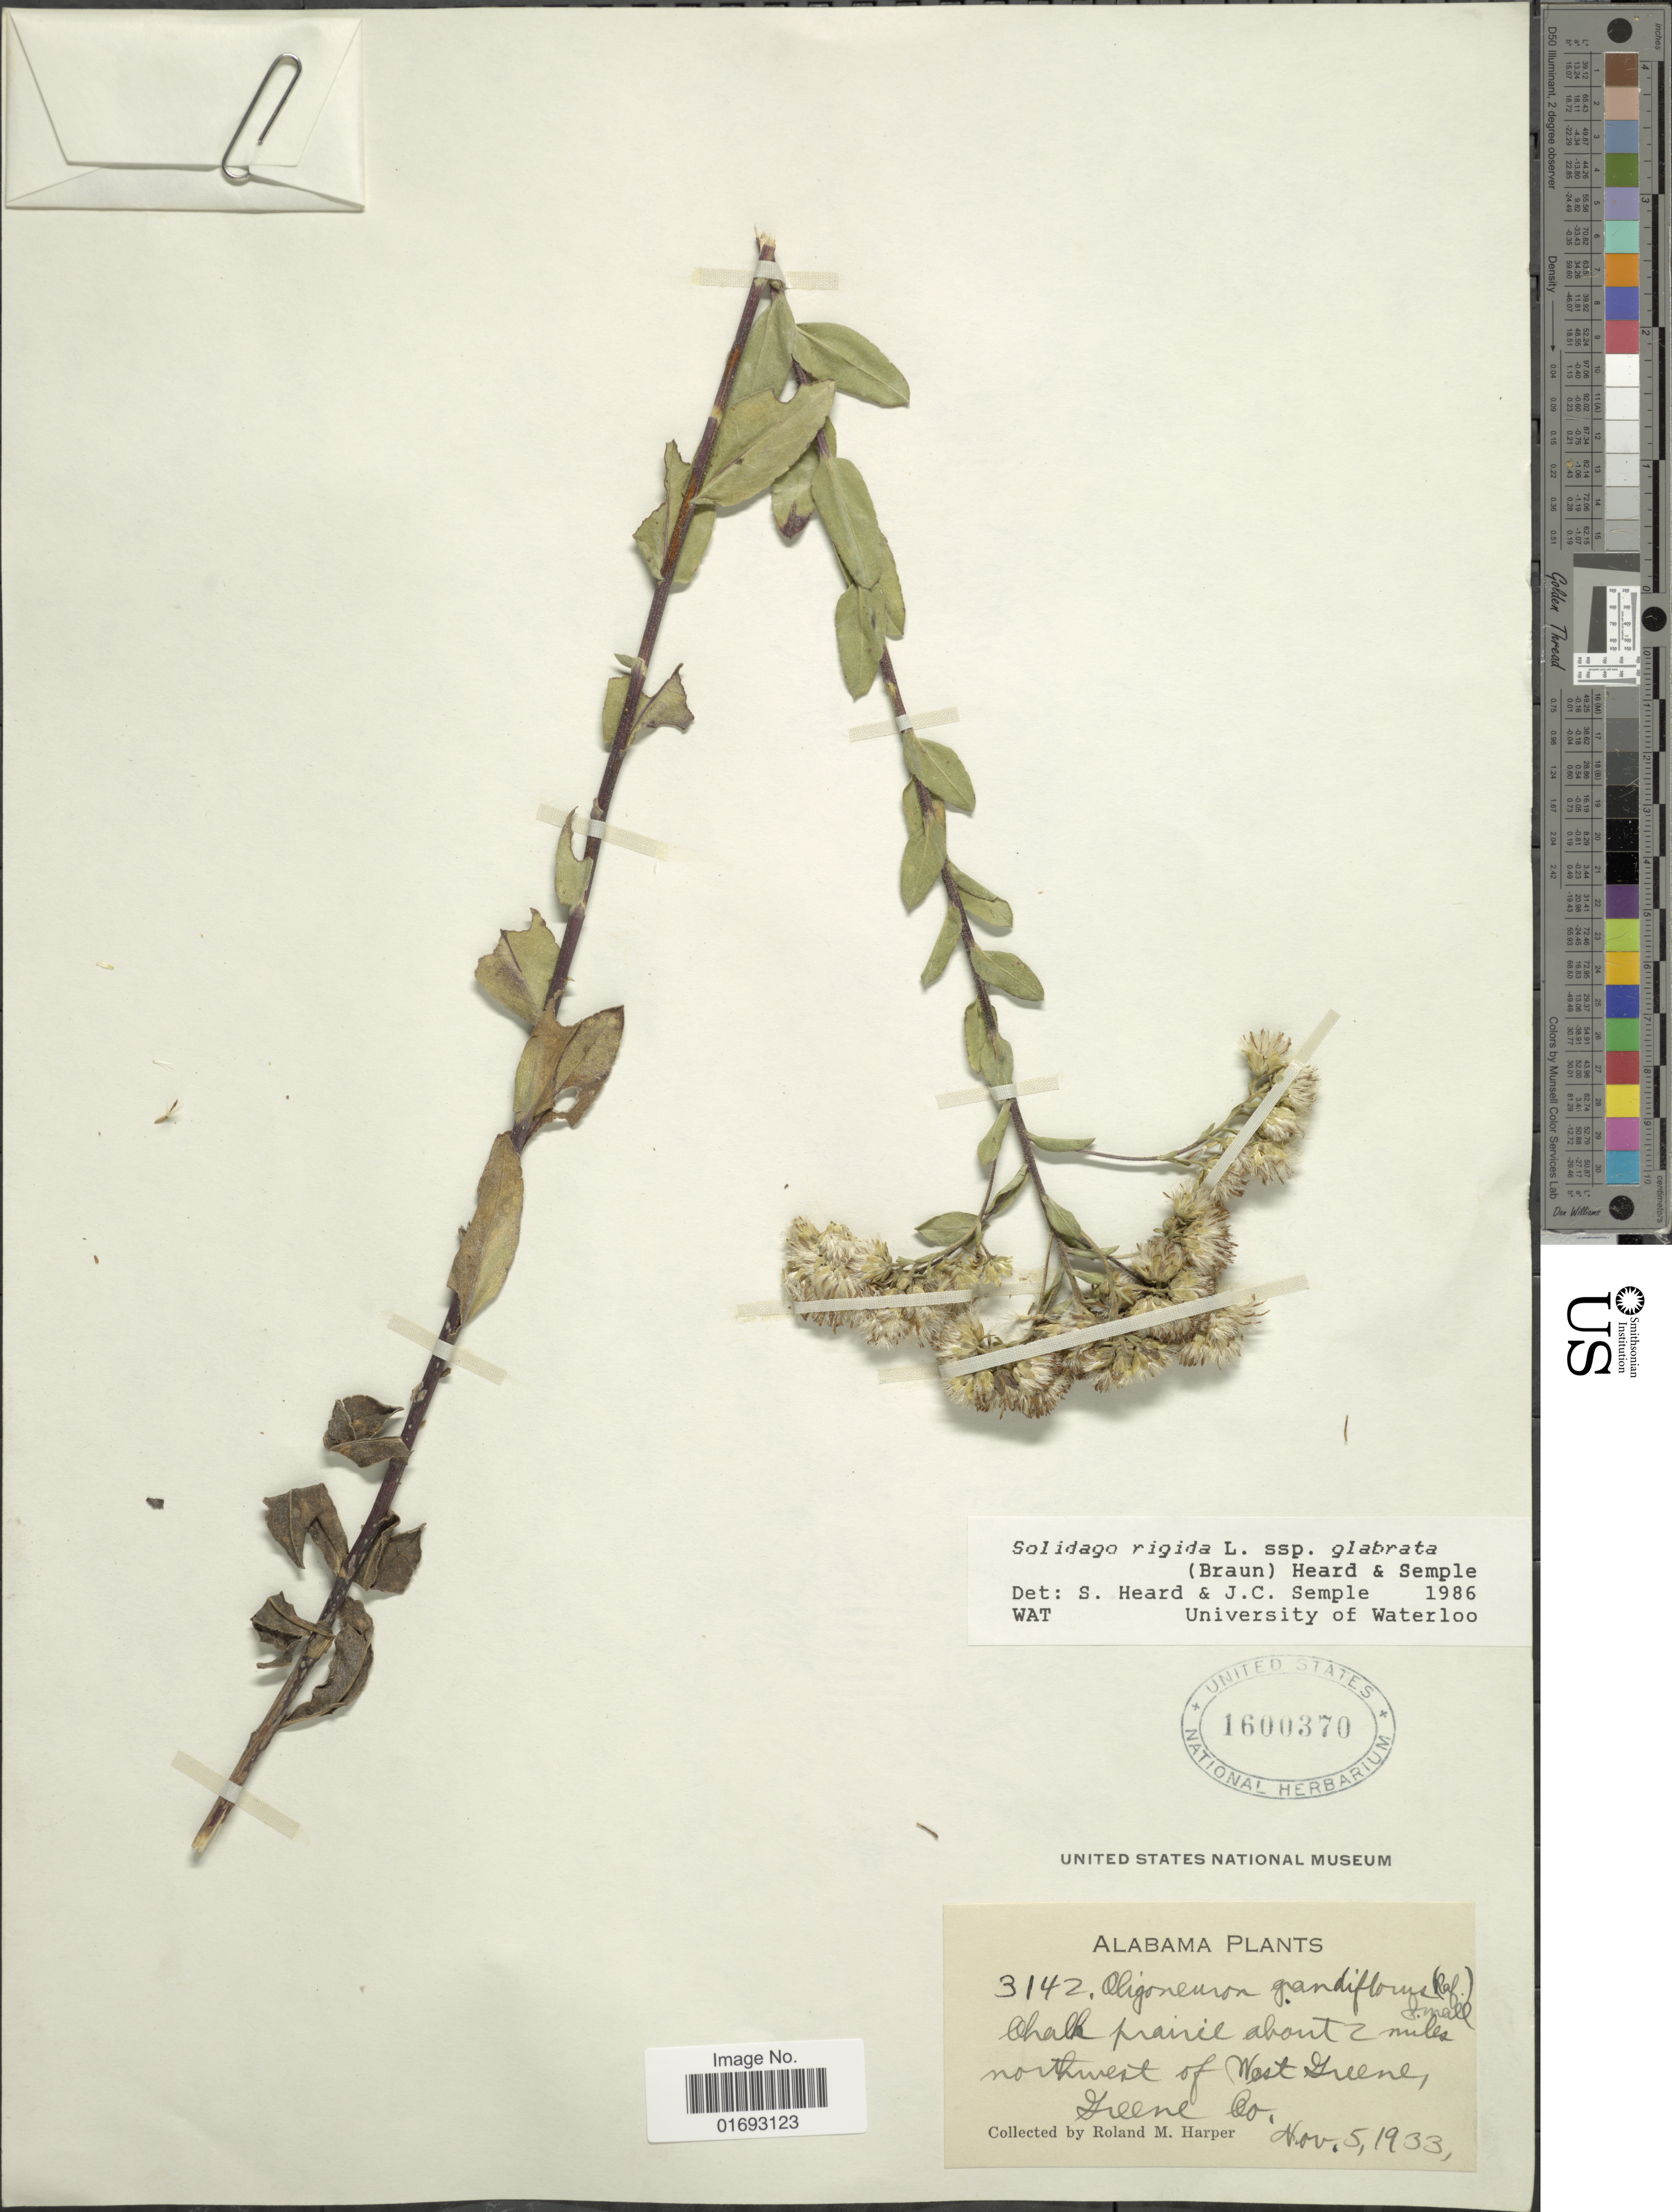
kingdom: Plantae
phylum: Tracheophyta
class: Magnoliopsida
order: Asterales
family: Asteraceae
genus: Oligoneuron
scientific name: Oligoneuron rigidum var. glabrata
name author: (E.L. Braun) G.L. Nesom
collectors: R. M. Harper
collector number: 3142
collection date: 1933-11-05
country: United States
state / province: Alabama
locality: Chalk prairie about 2 miles northwest of West Greene, Greene Co.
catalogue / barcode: US 1600370